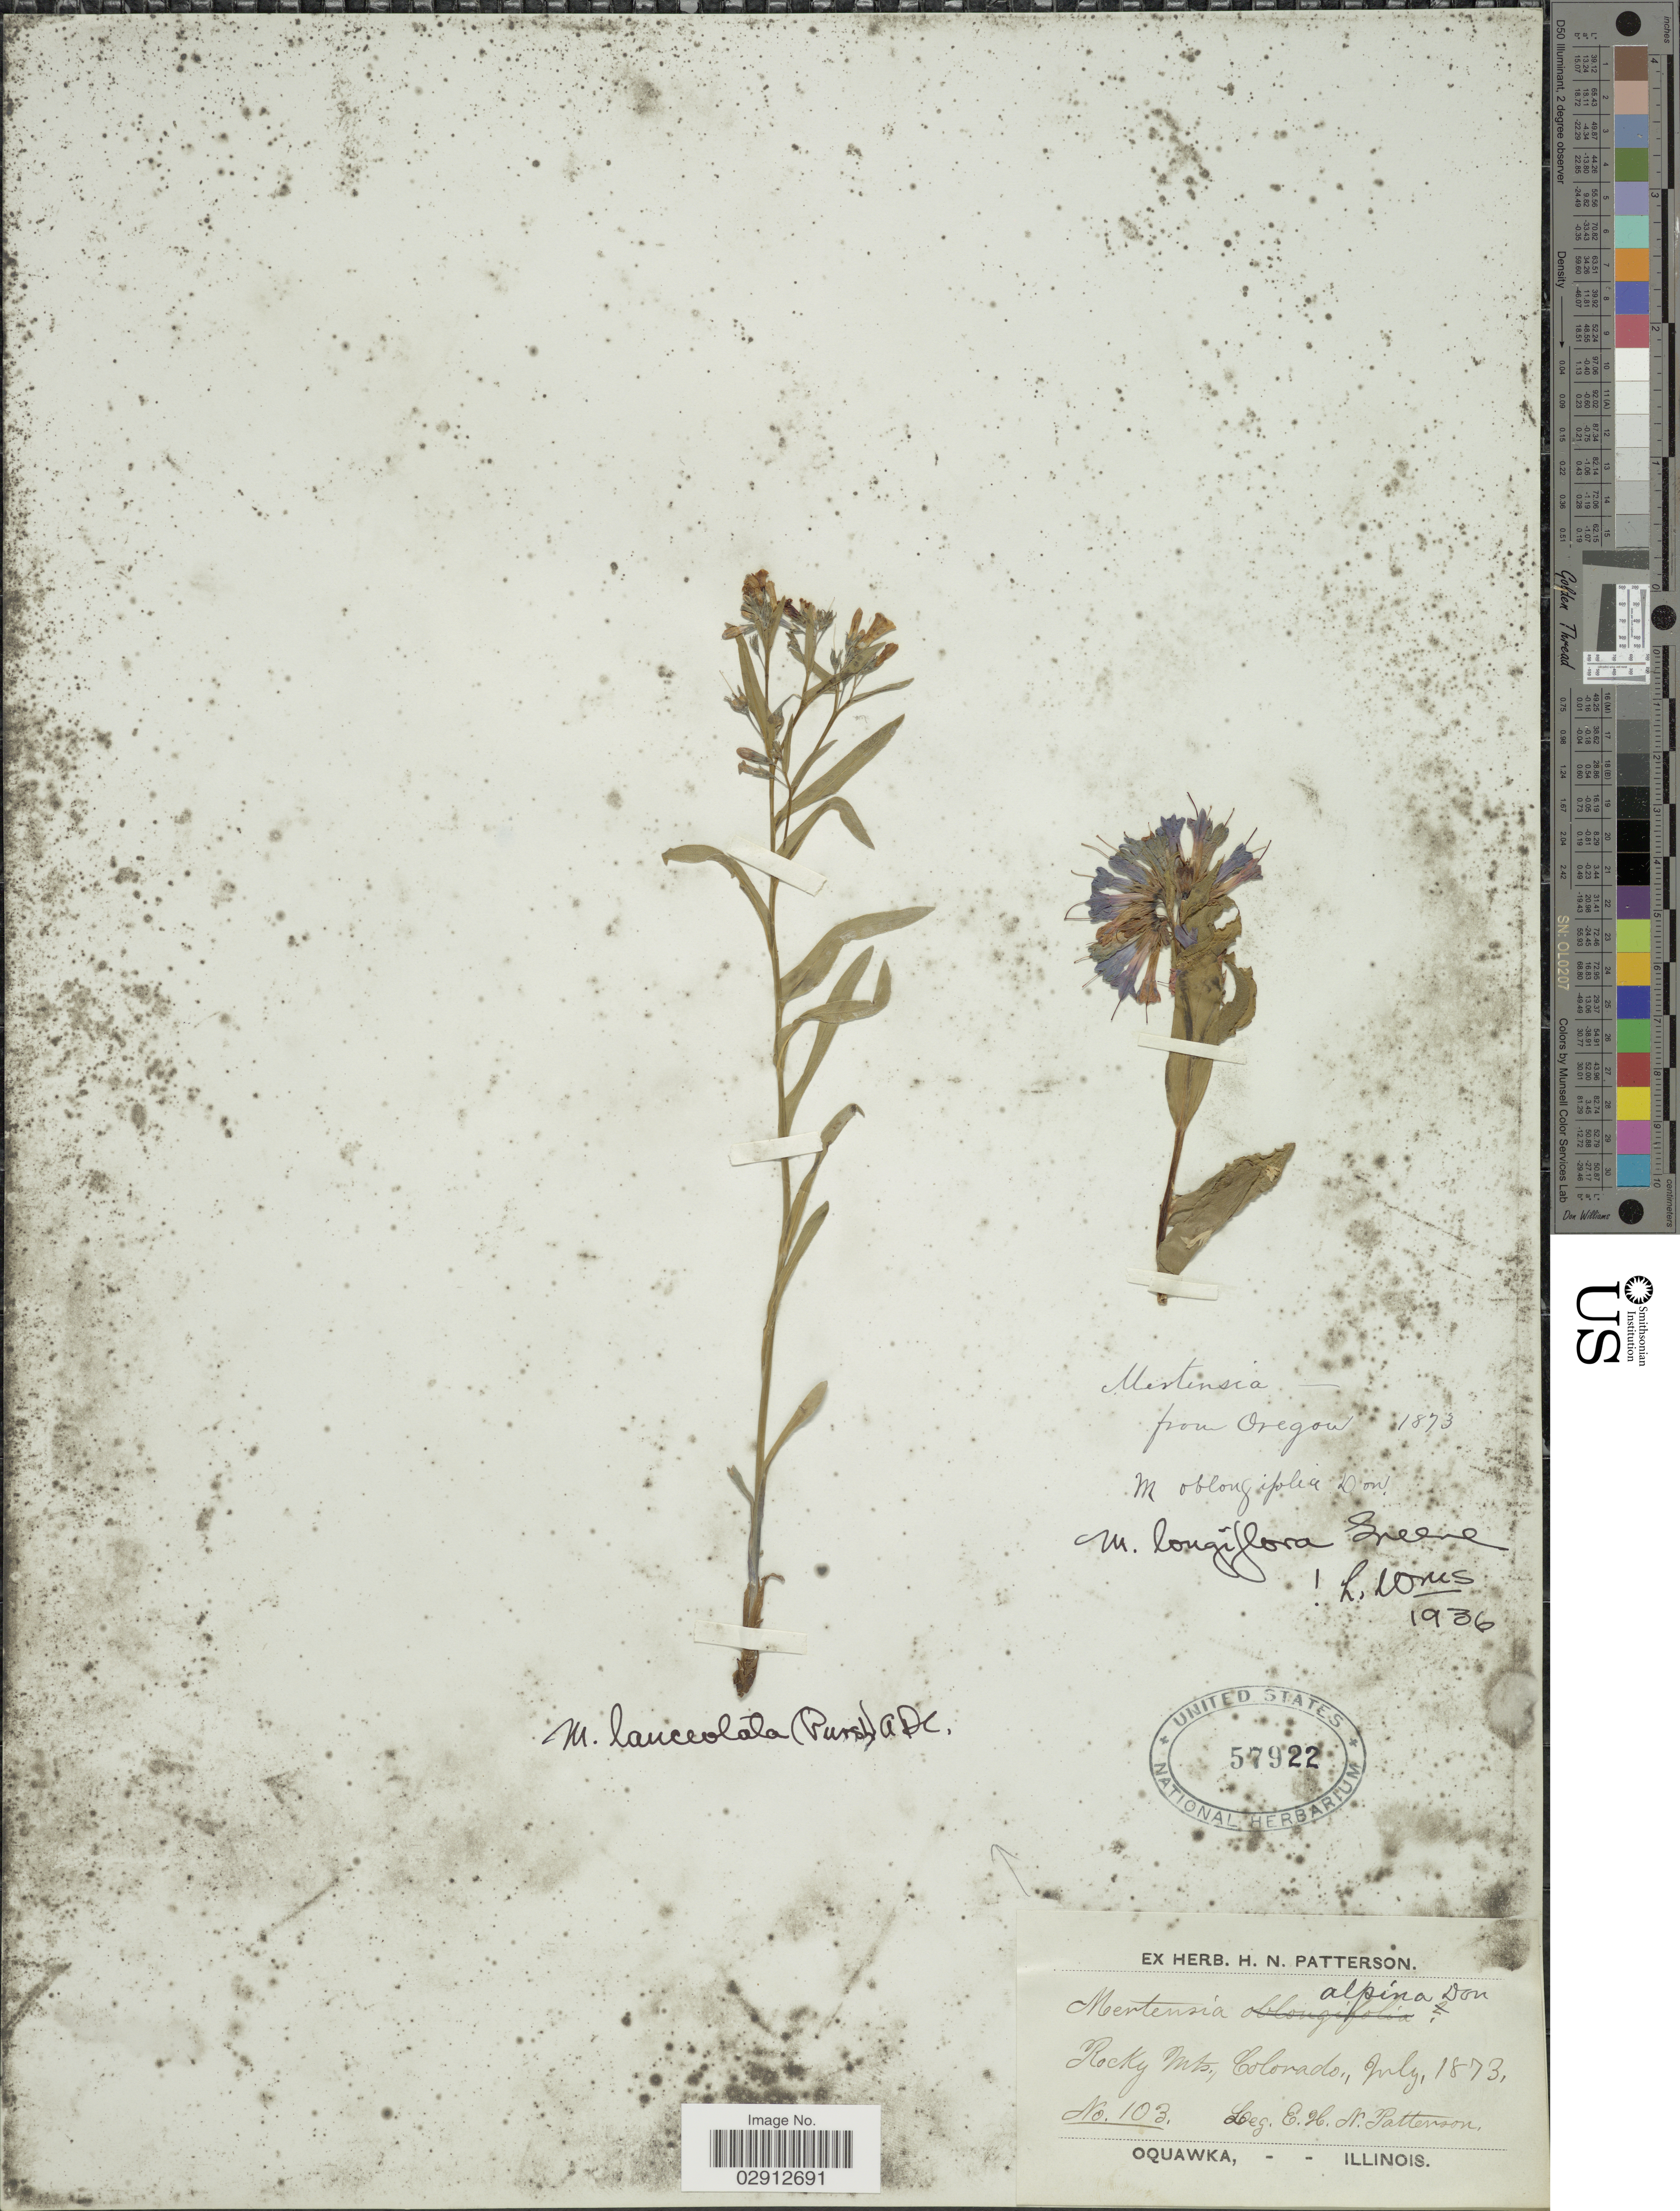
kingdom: Plantae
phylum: Tracheophyta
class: Magnoliopsida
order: Boraginales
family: Boraginaceae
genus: Mertensia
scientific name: Mertensia lanceolata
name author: (Pursh) DC. ex A. DC.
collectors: E. Patterson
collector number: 103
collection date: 1873-07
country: United States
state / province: Colorado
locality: Rocky Mts.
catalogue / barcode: US 57922